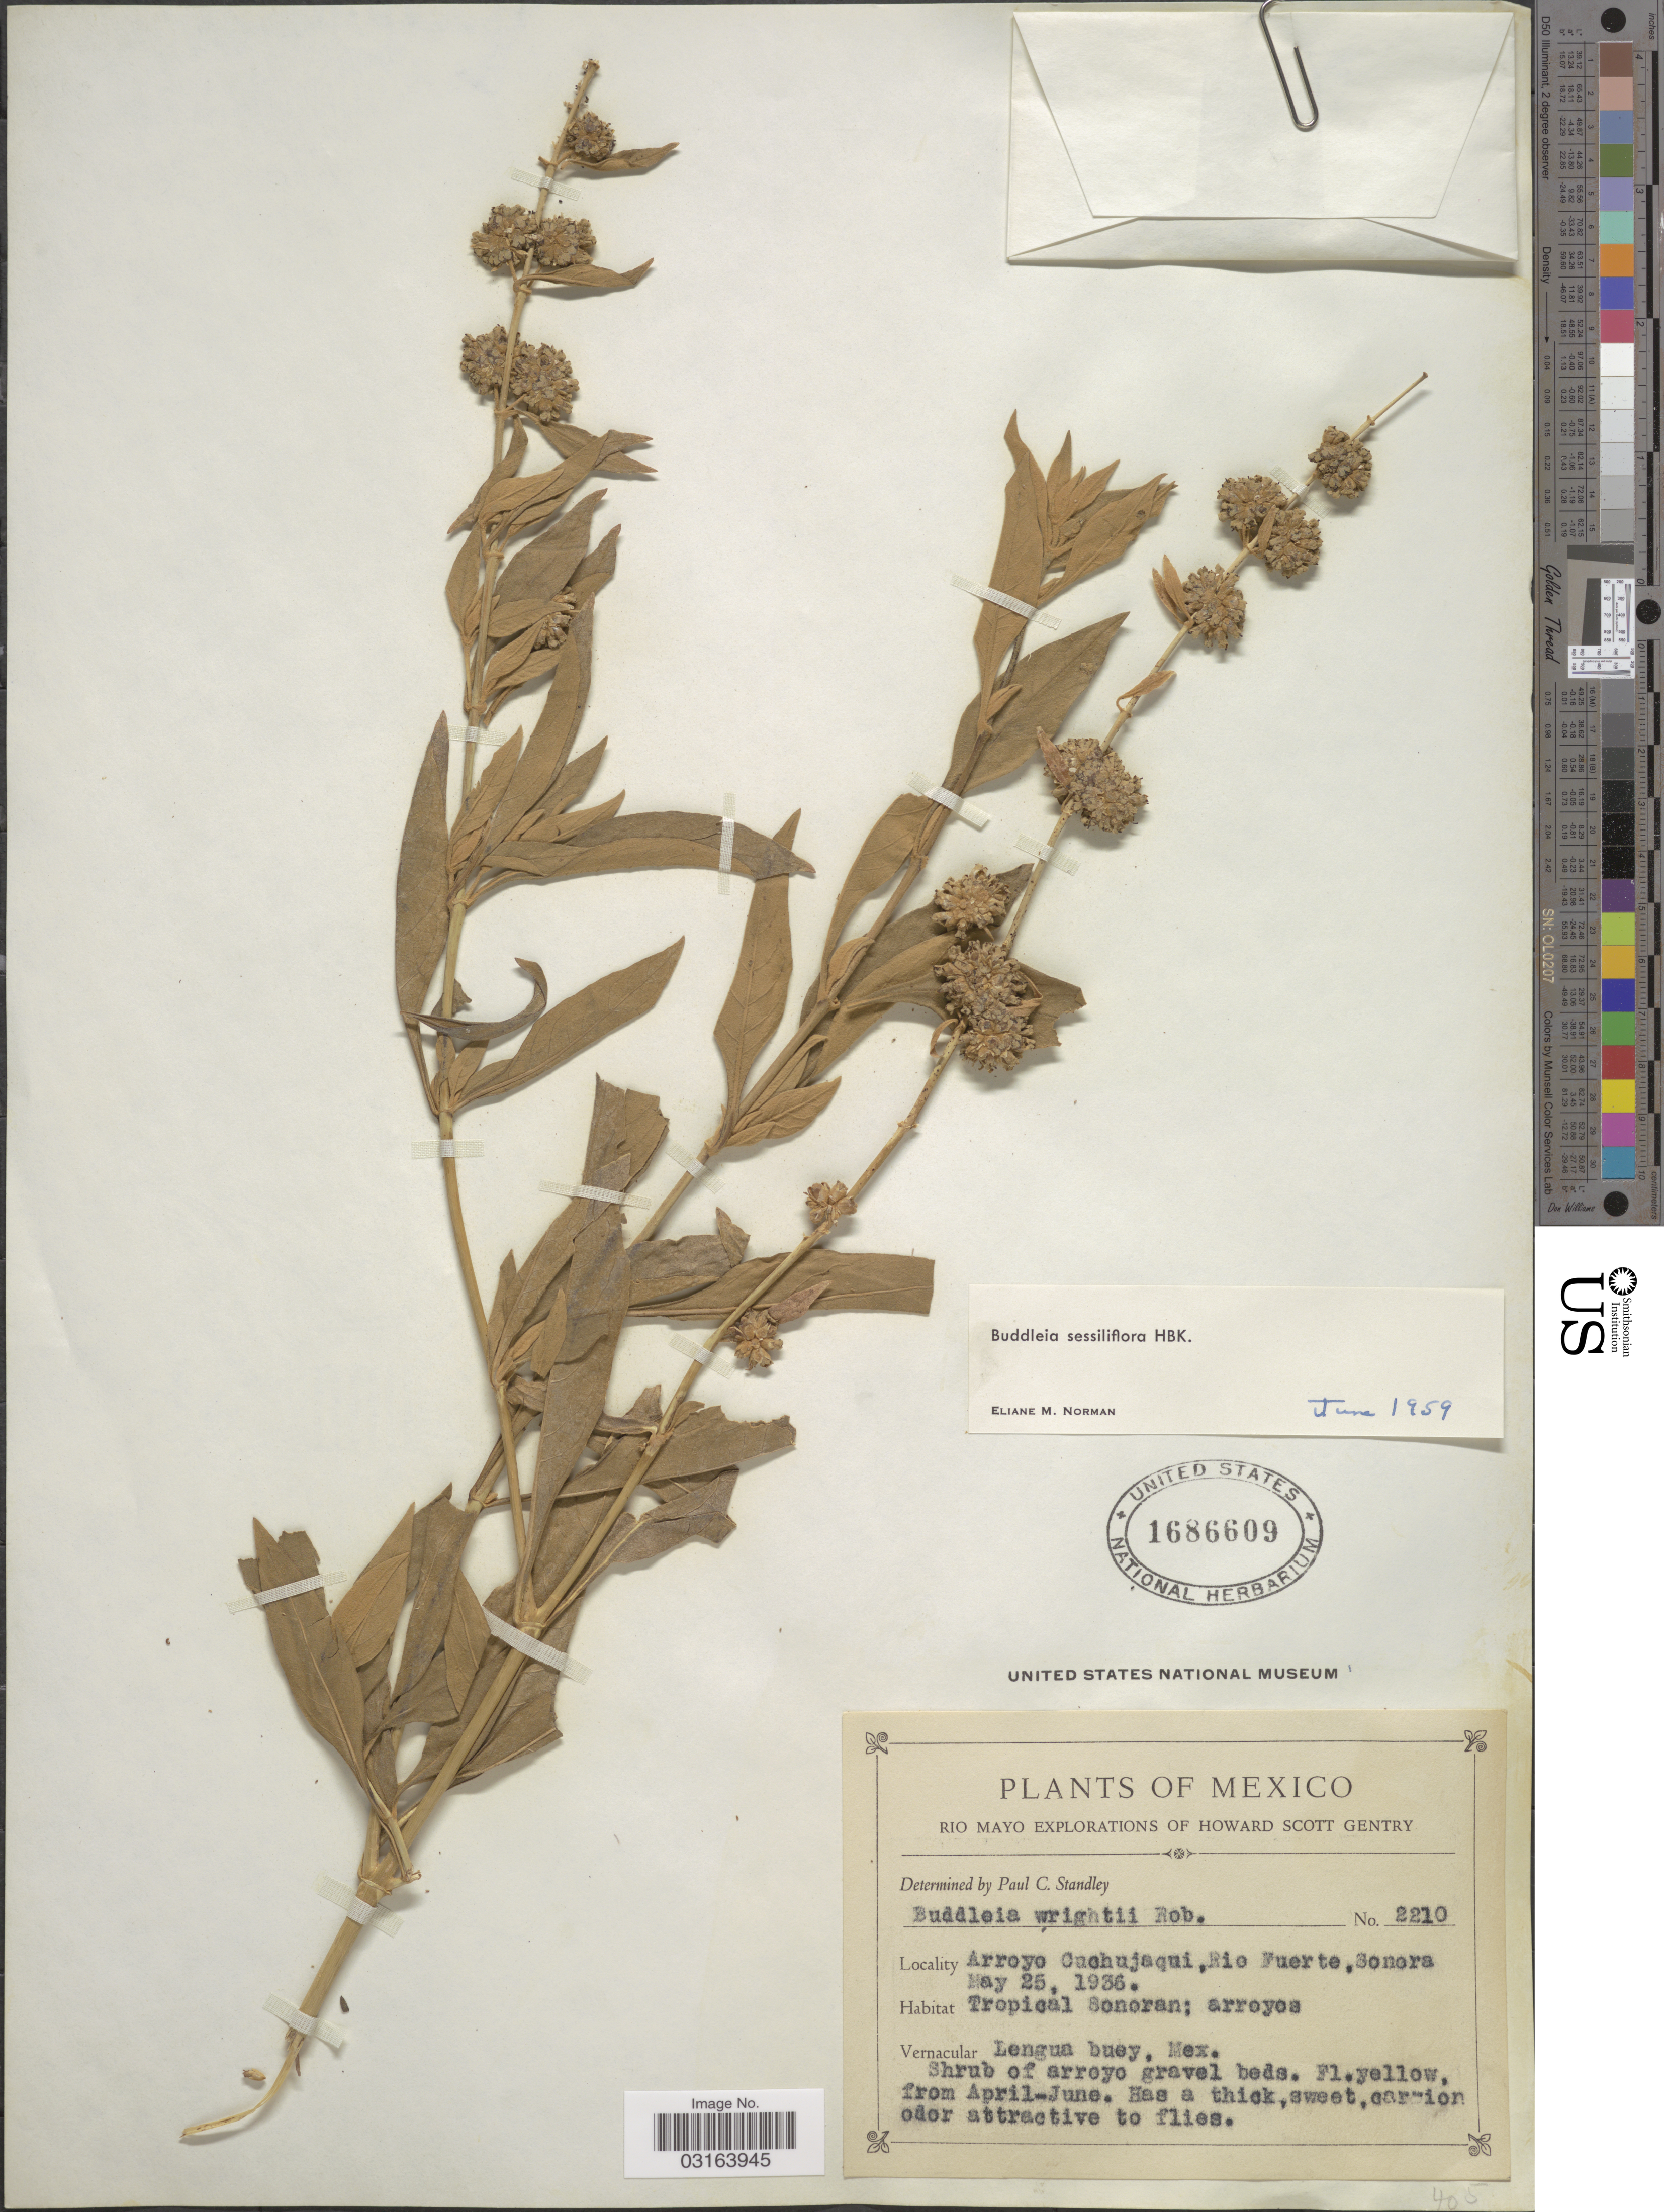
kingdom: Plantae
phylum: Tracheophyta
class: Magnoliopsida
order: Lamiales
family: Scrophulariaceae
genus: Buddleja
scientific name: Buddleja sessiliflora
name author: Kunth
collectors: H. S. Gentry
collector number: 2210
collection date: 1936-05-25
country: Mexico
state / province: Sonora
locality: Arroyo Cuchujaqui, Rio Fuerte. Rio Mayo.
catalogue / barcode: US 1686609